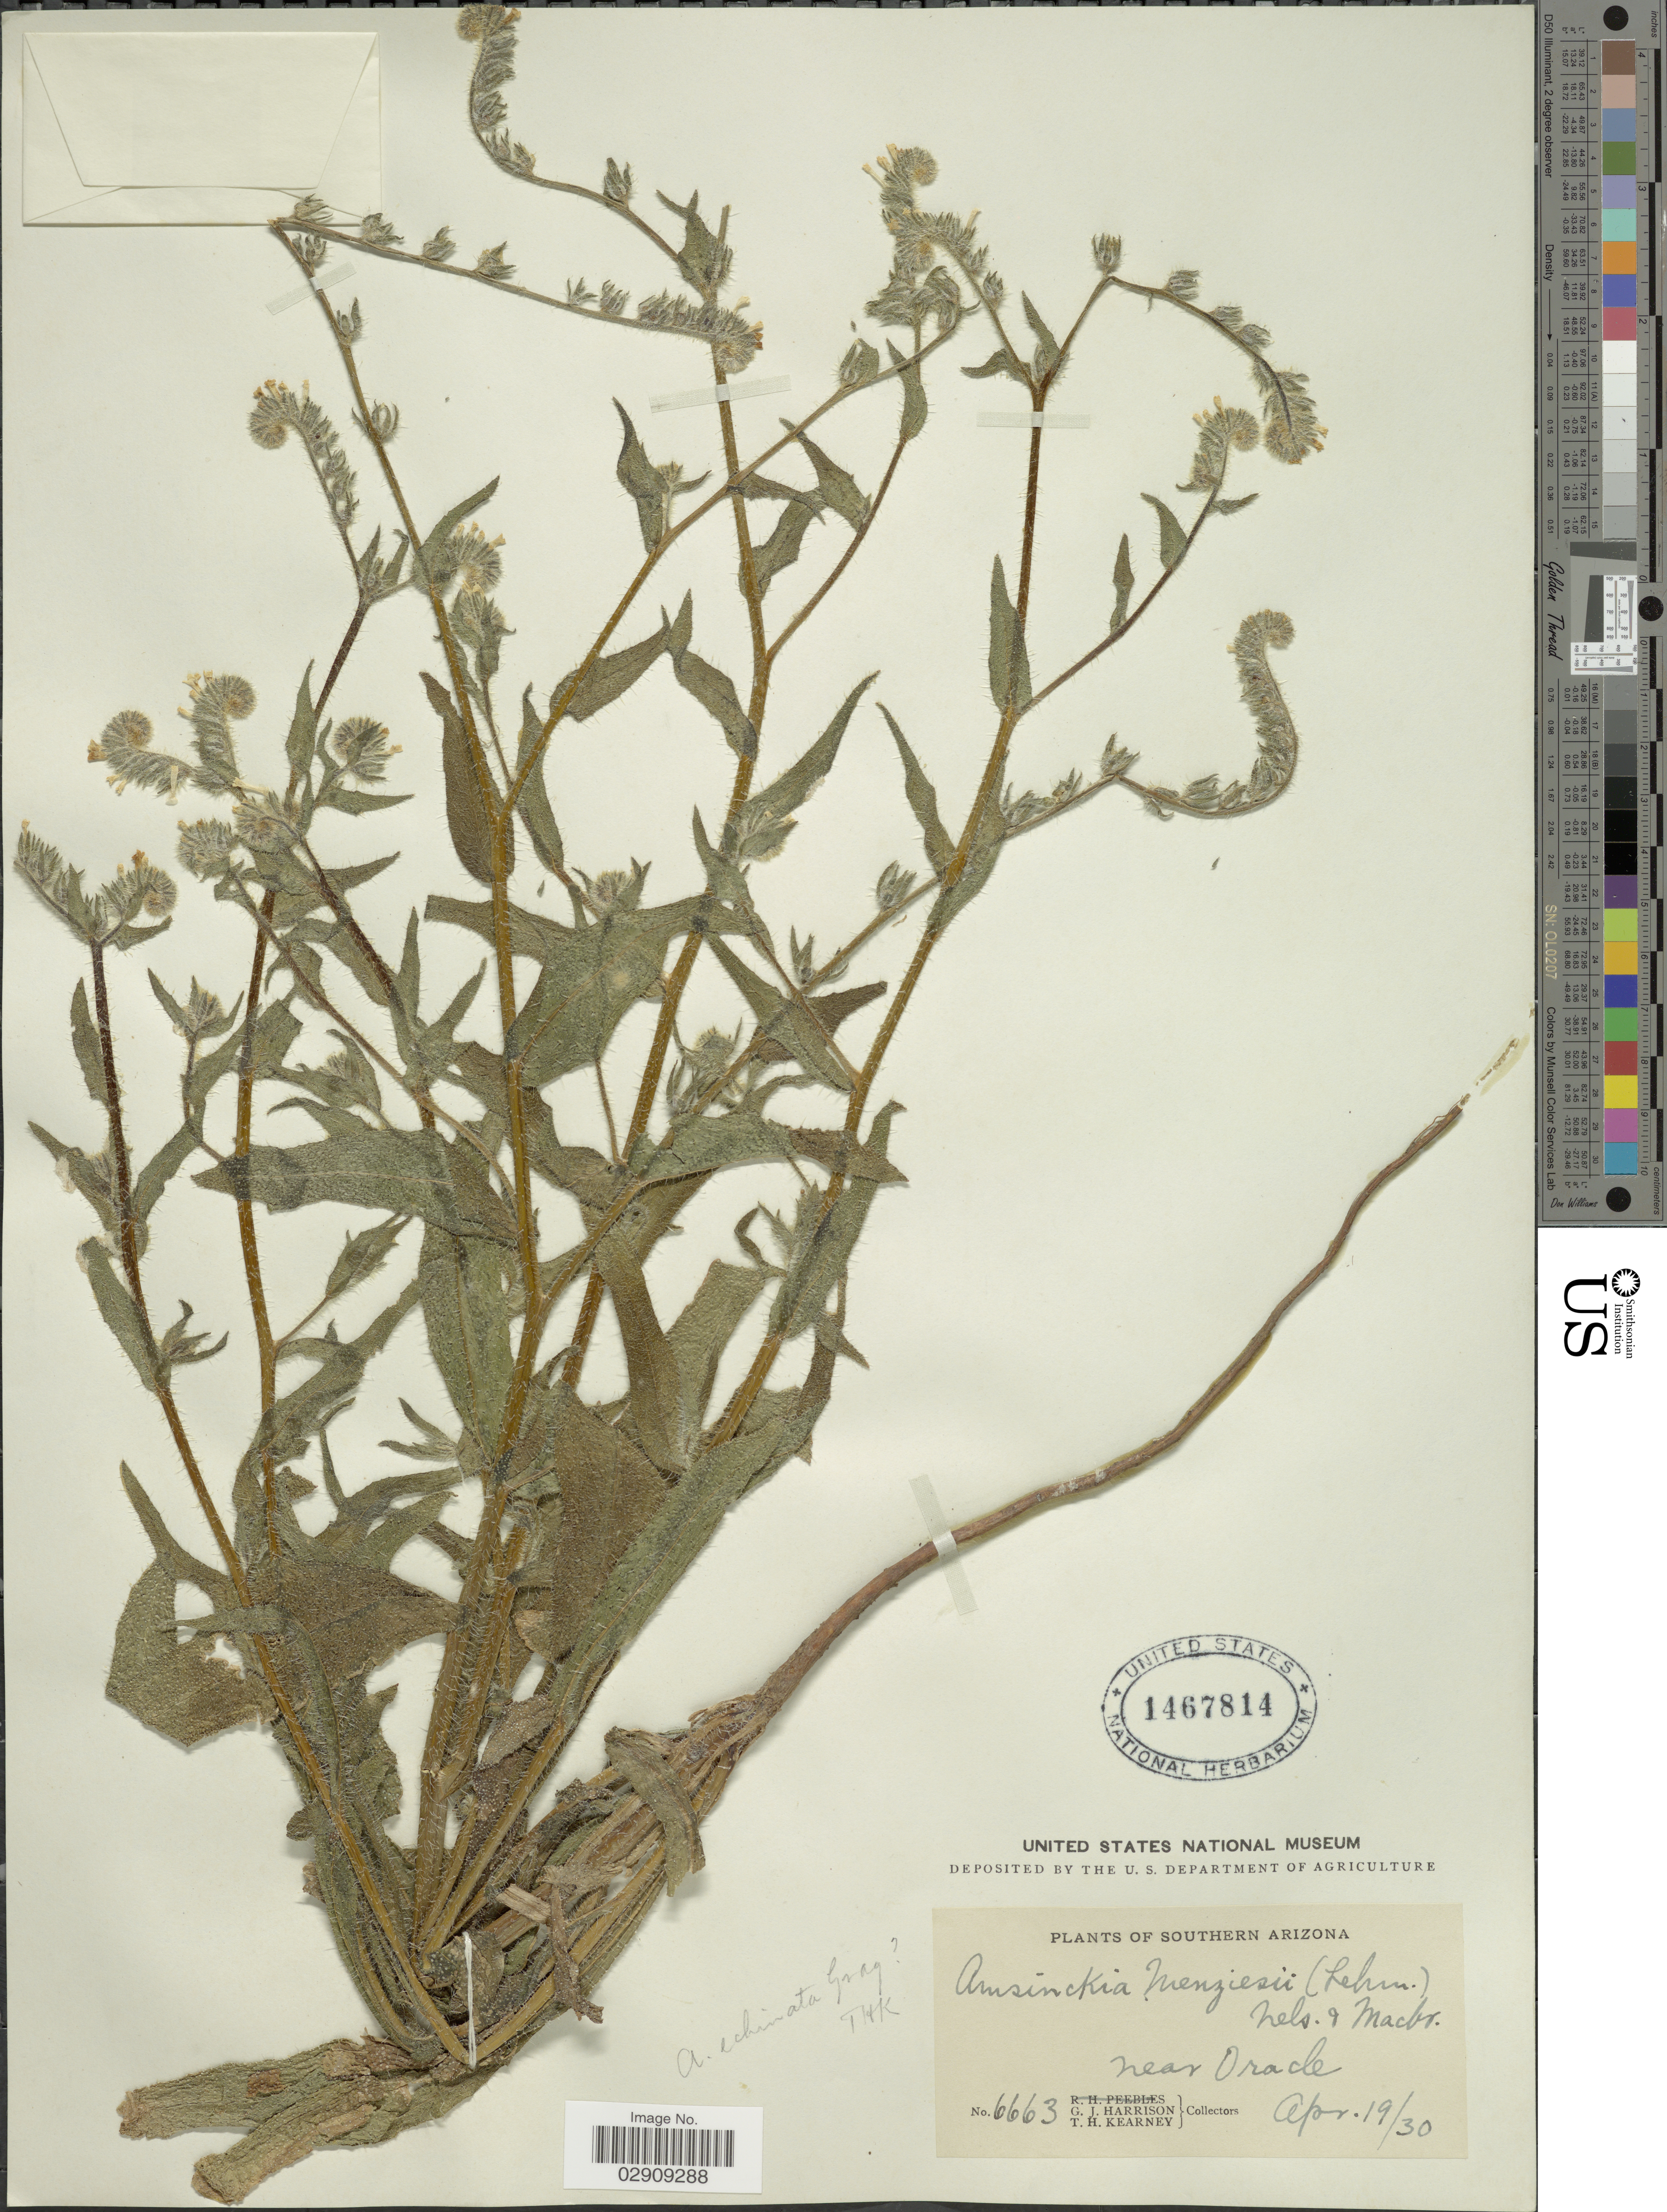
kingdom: Plantae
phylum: Tracheophyta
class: Magnoliopsida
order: Boraginales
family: Boraginaceae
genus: Amsinckia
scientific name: Amsinckia menziesii var. intermedia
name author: (Fisch. & C.A. Mey.) Ganders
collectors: G. J. Harrison & T. H. Kearney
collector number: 6663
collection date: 1930-04-19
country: United States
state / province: Arizona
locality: Southern Arizona. Near Oracle.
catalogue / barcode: US 1467814